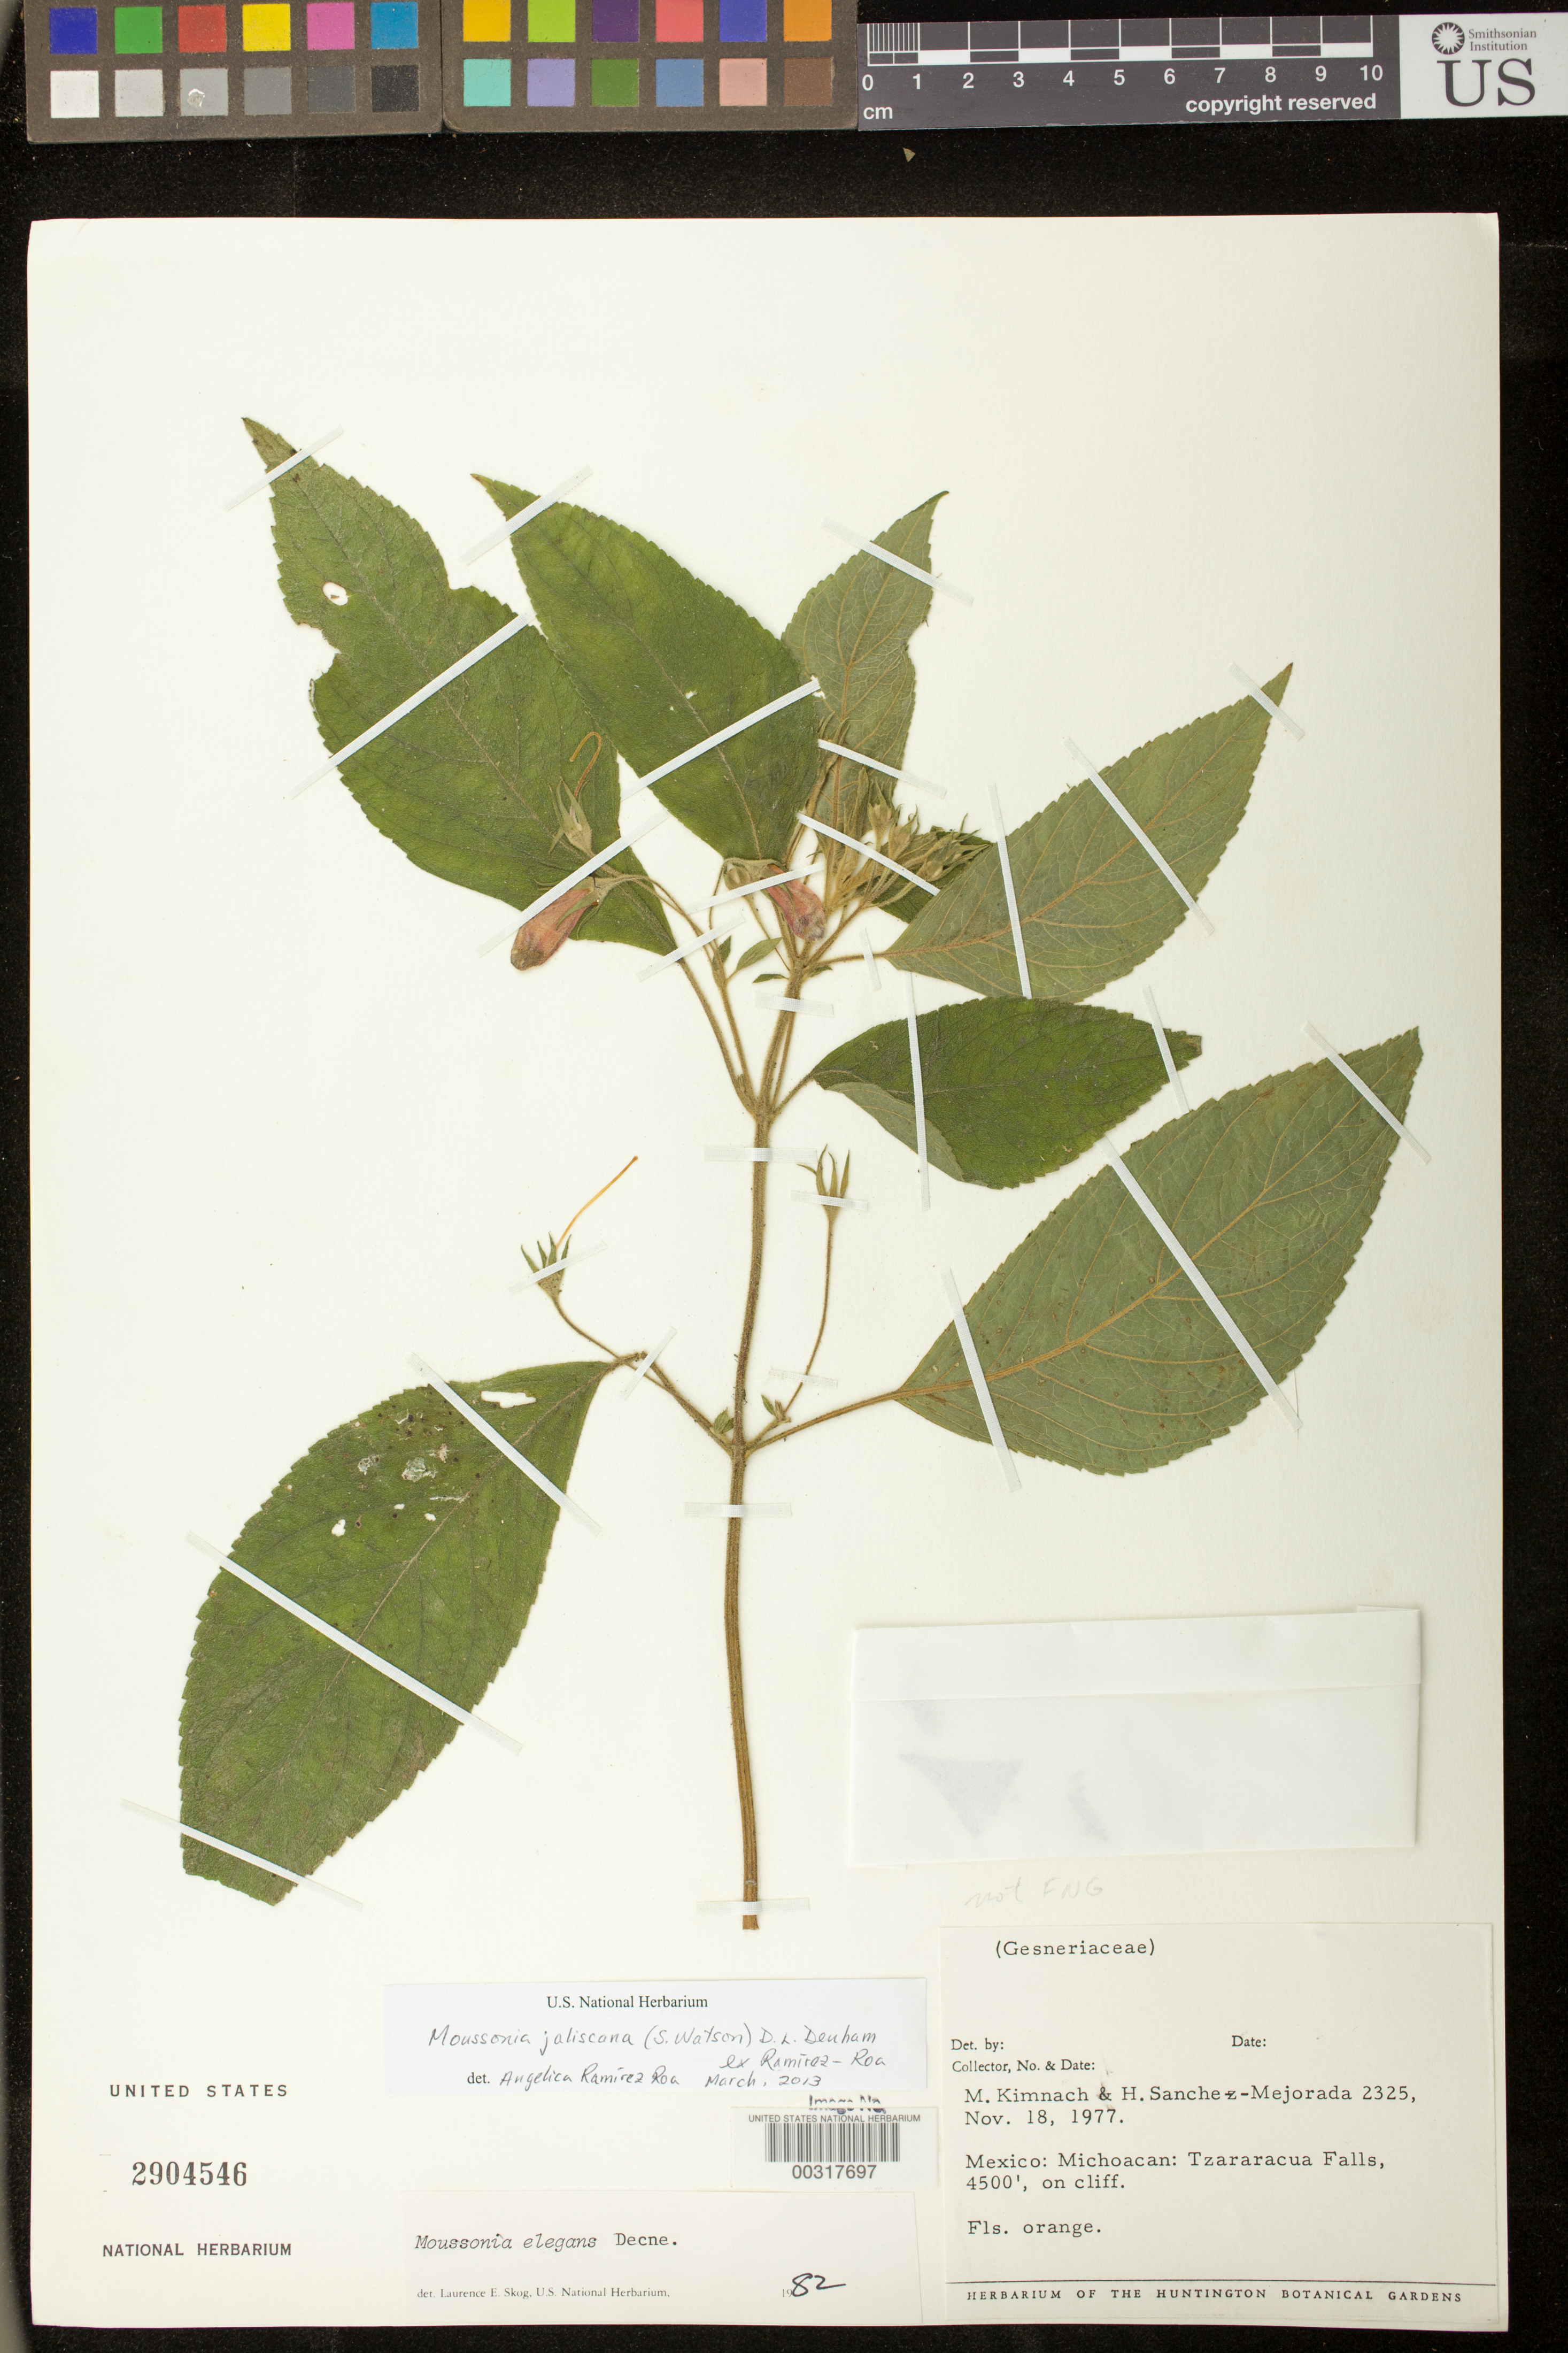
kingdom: Plantae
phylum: Tracheophyta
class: Magnoliopsida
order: Lamiales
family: Gesneriaceae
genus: Moussonia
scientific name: Moussonia jaliscana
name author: (S. Watson) D.L. Denham ex Ram.-Roa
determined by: Ramírez-Roa, A.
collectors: M. W. Kimnach & H. Sánchez-Mejorada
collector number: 2325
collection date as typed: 18 Nov 1977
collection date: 1977-11-18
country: Mexico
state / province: Michoacan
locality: Tzararacua Falls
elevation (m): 1372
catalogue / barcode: US 2904546